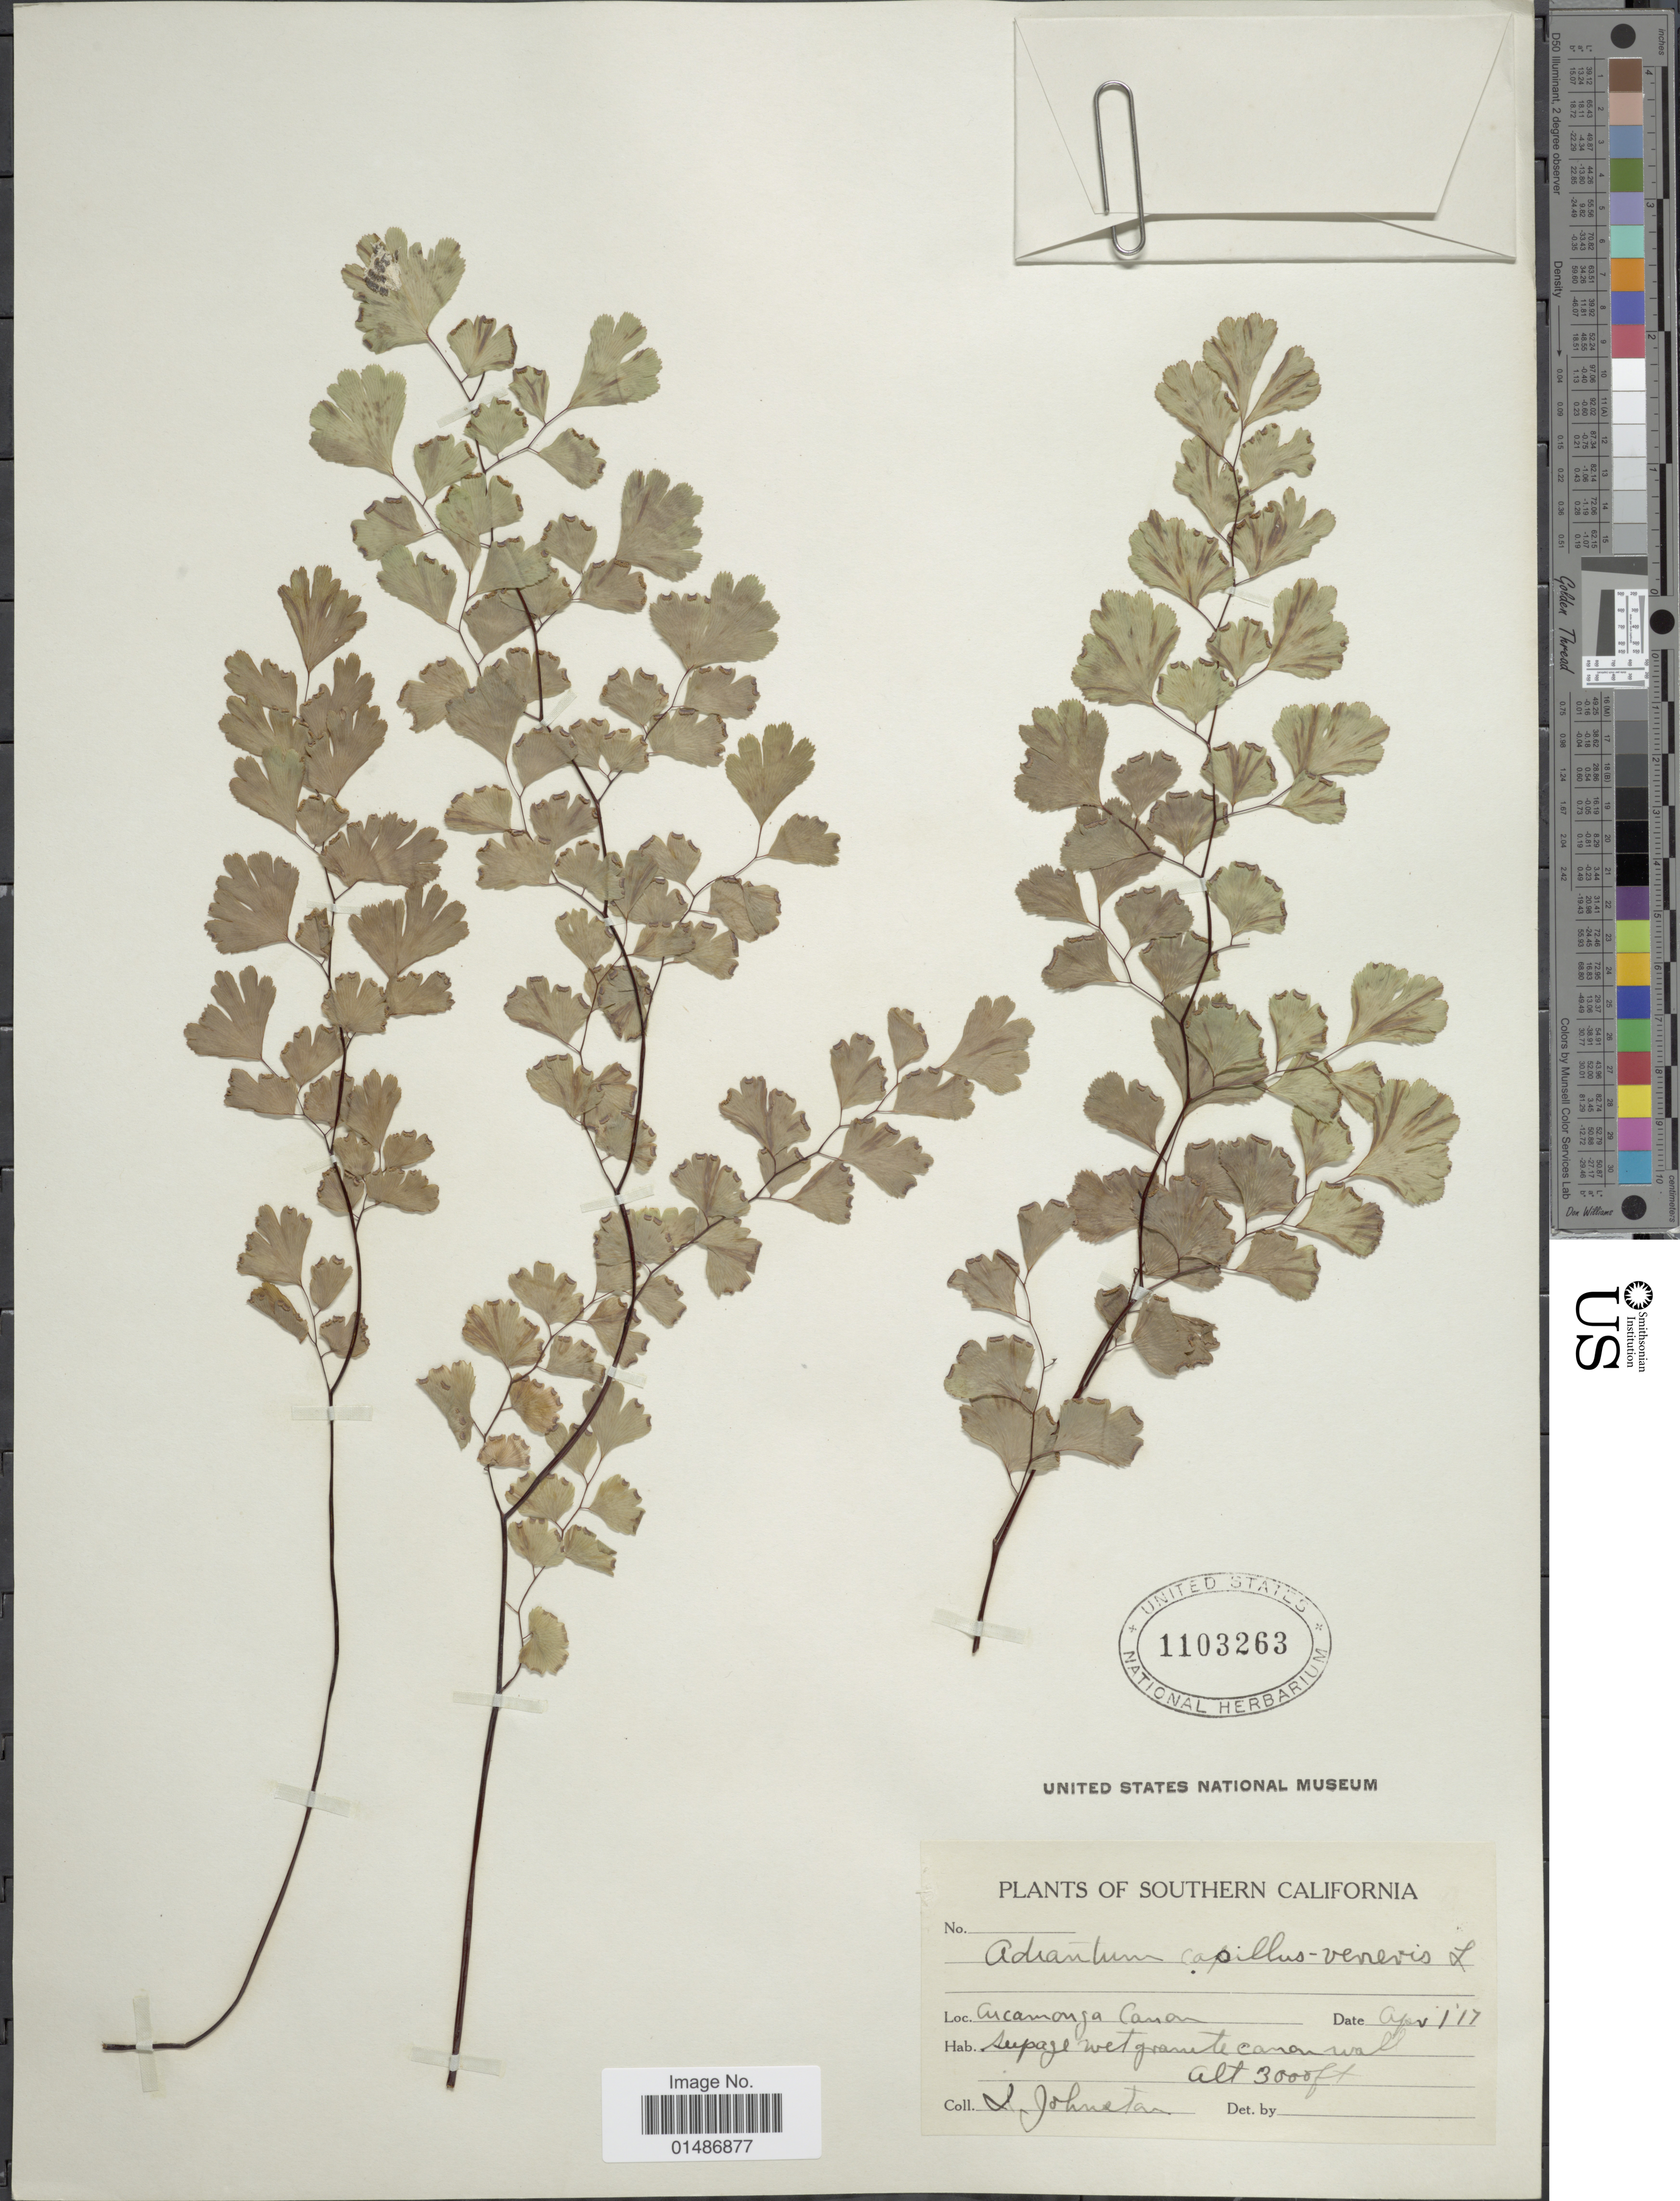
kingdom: Plantae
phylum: Tracheophyta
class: Polypodiopsida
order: Polypodiales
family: Pteridaceae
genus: Adiantum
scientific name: Adiantum capillus-veneris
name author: L.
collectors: I. Johnston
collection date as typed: Transcribed d/m/y: 1/4/77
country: United States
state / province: California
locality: Southern California. Aucamonga Canon.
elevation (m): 914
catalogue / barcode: US 1103263